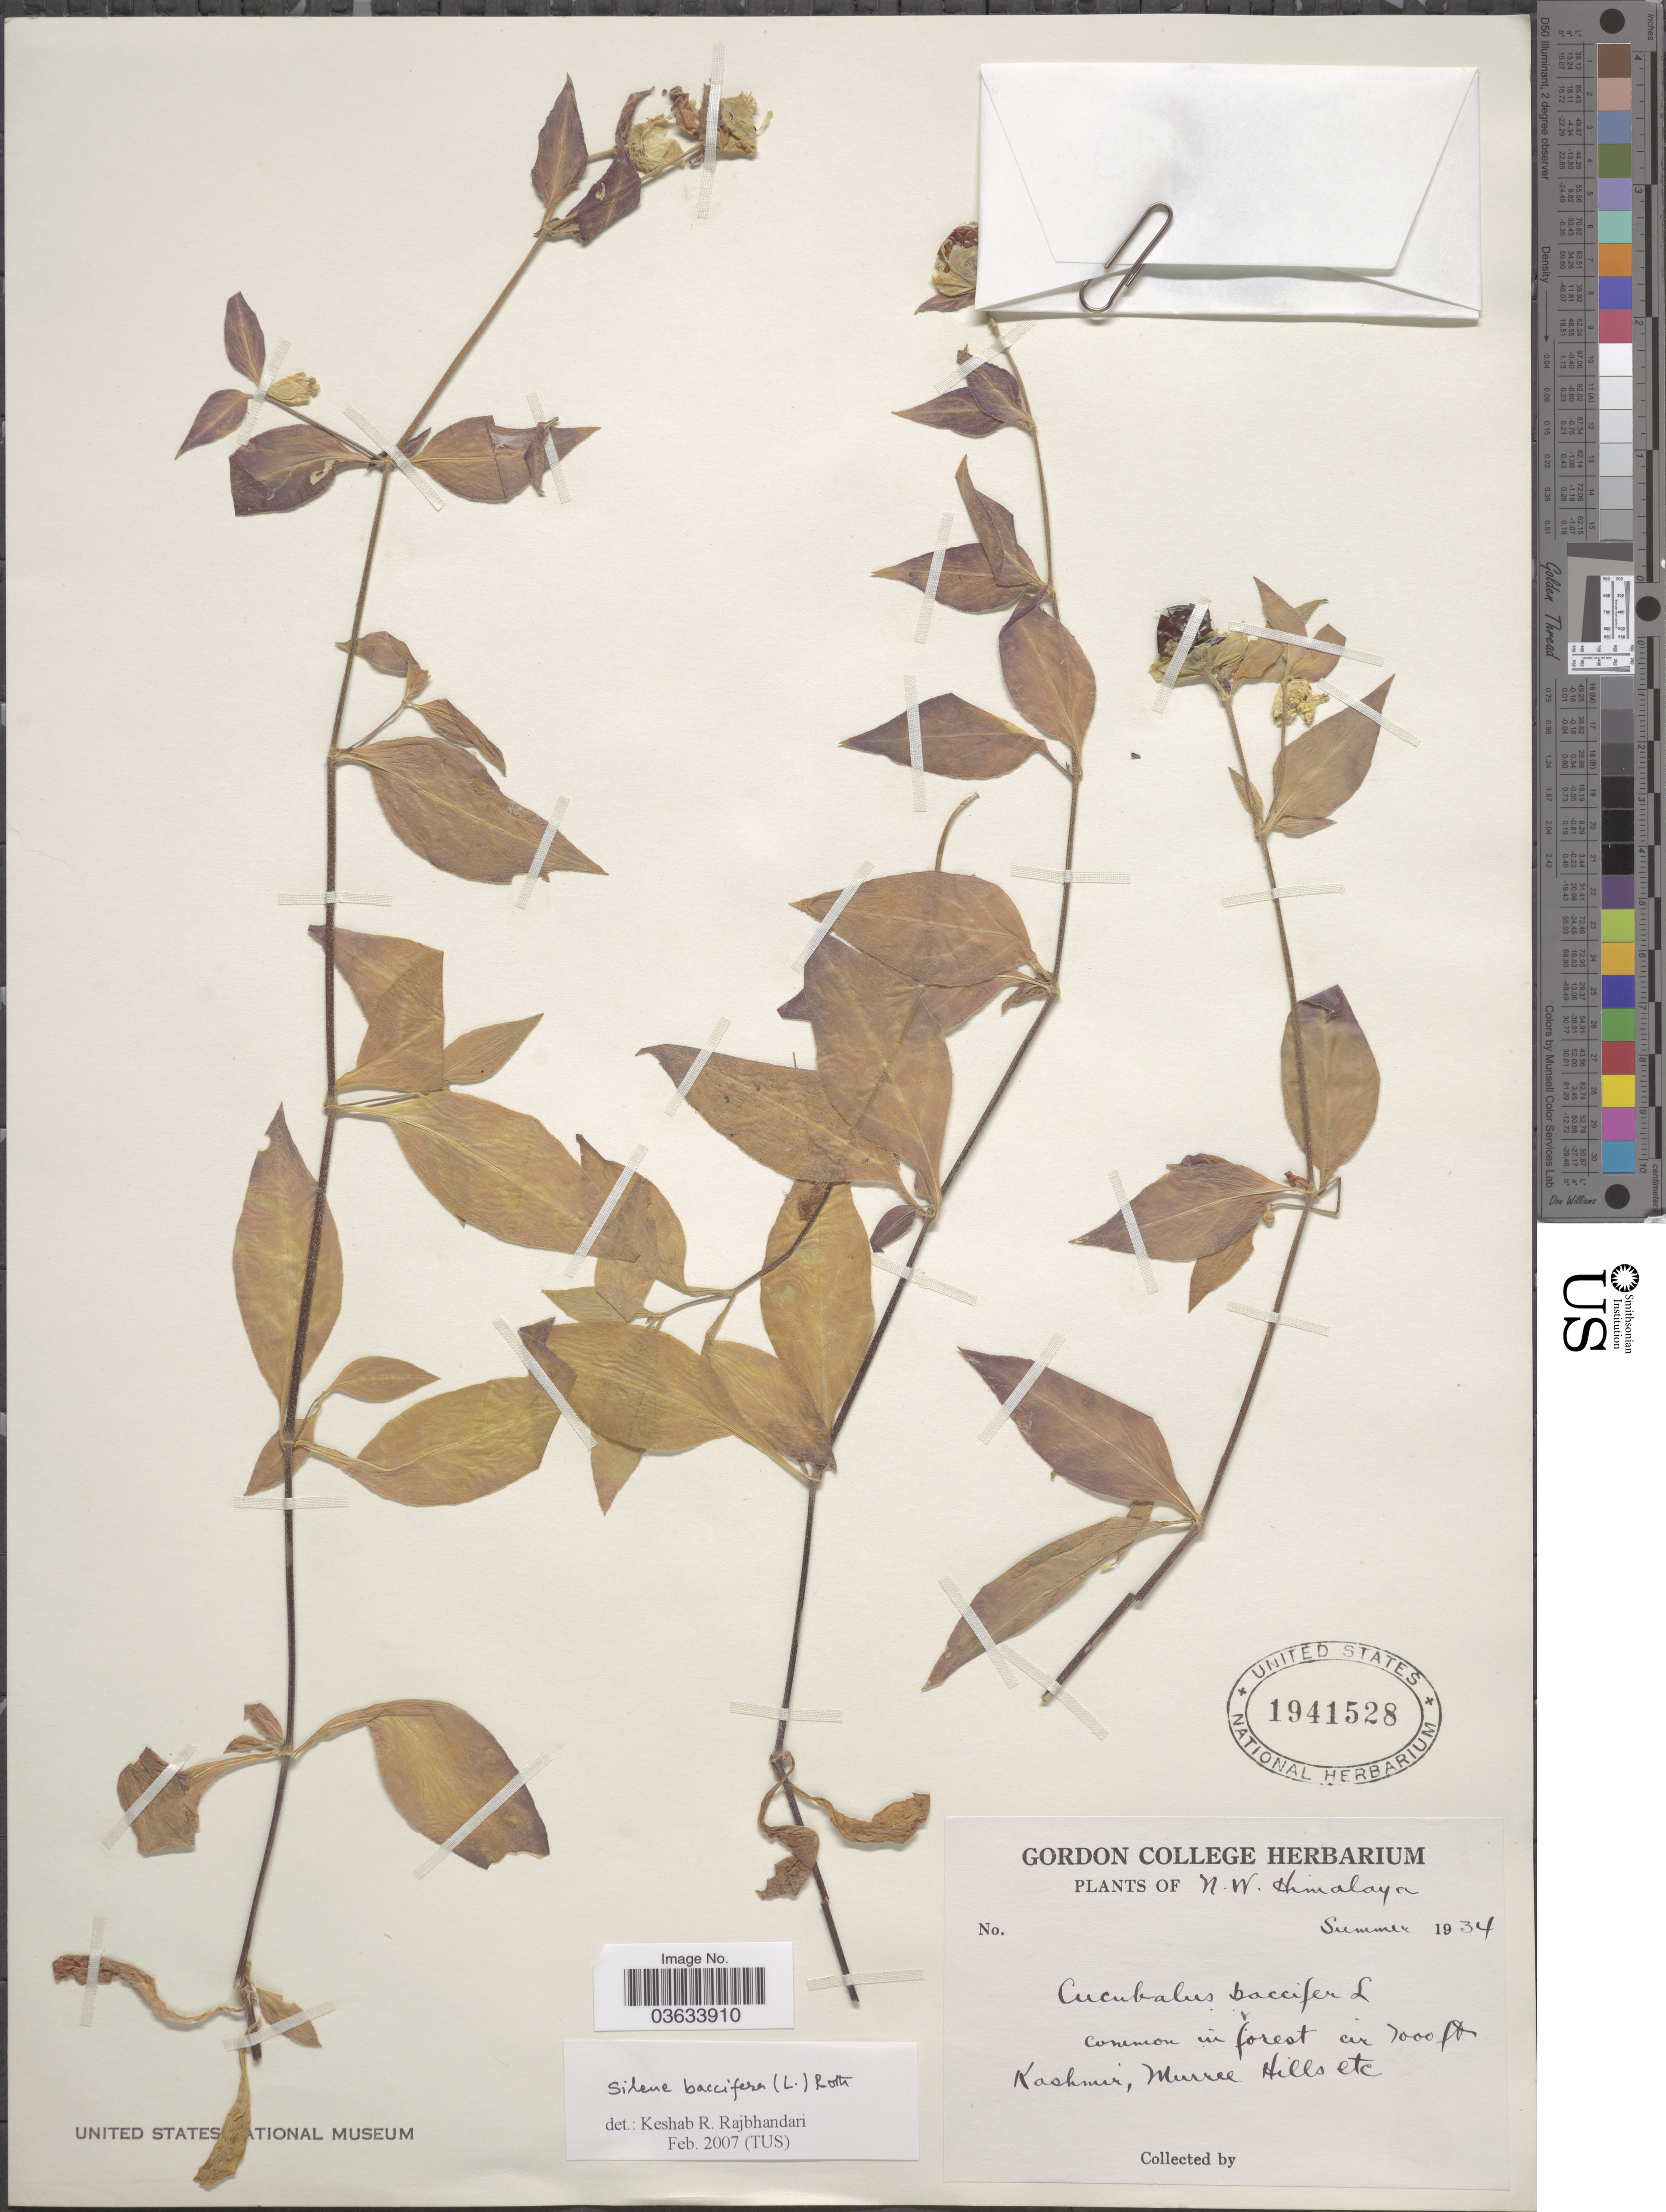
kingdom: Plantae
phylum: Tracheophyta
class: Magnoliopsida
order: Caryophyllales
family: Caryophyllaceae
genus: Silene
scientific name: Silene baccifera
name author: (L.) Durande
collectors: Ex herb. Gordon College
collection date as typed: Summer 1934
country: Pakistan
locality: N.w. Himalaya. Kashmir, Murree Hills etc.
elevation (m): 2134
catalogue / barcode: US 1941528